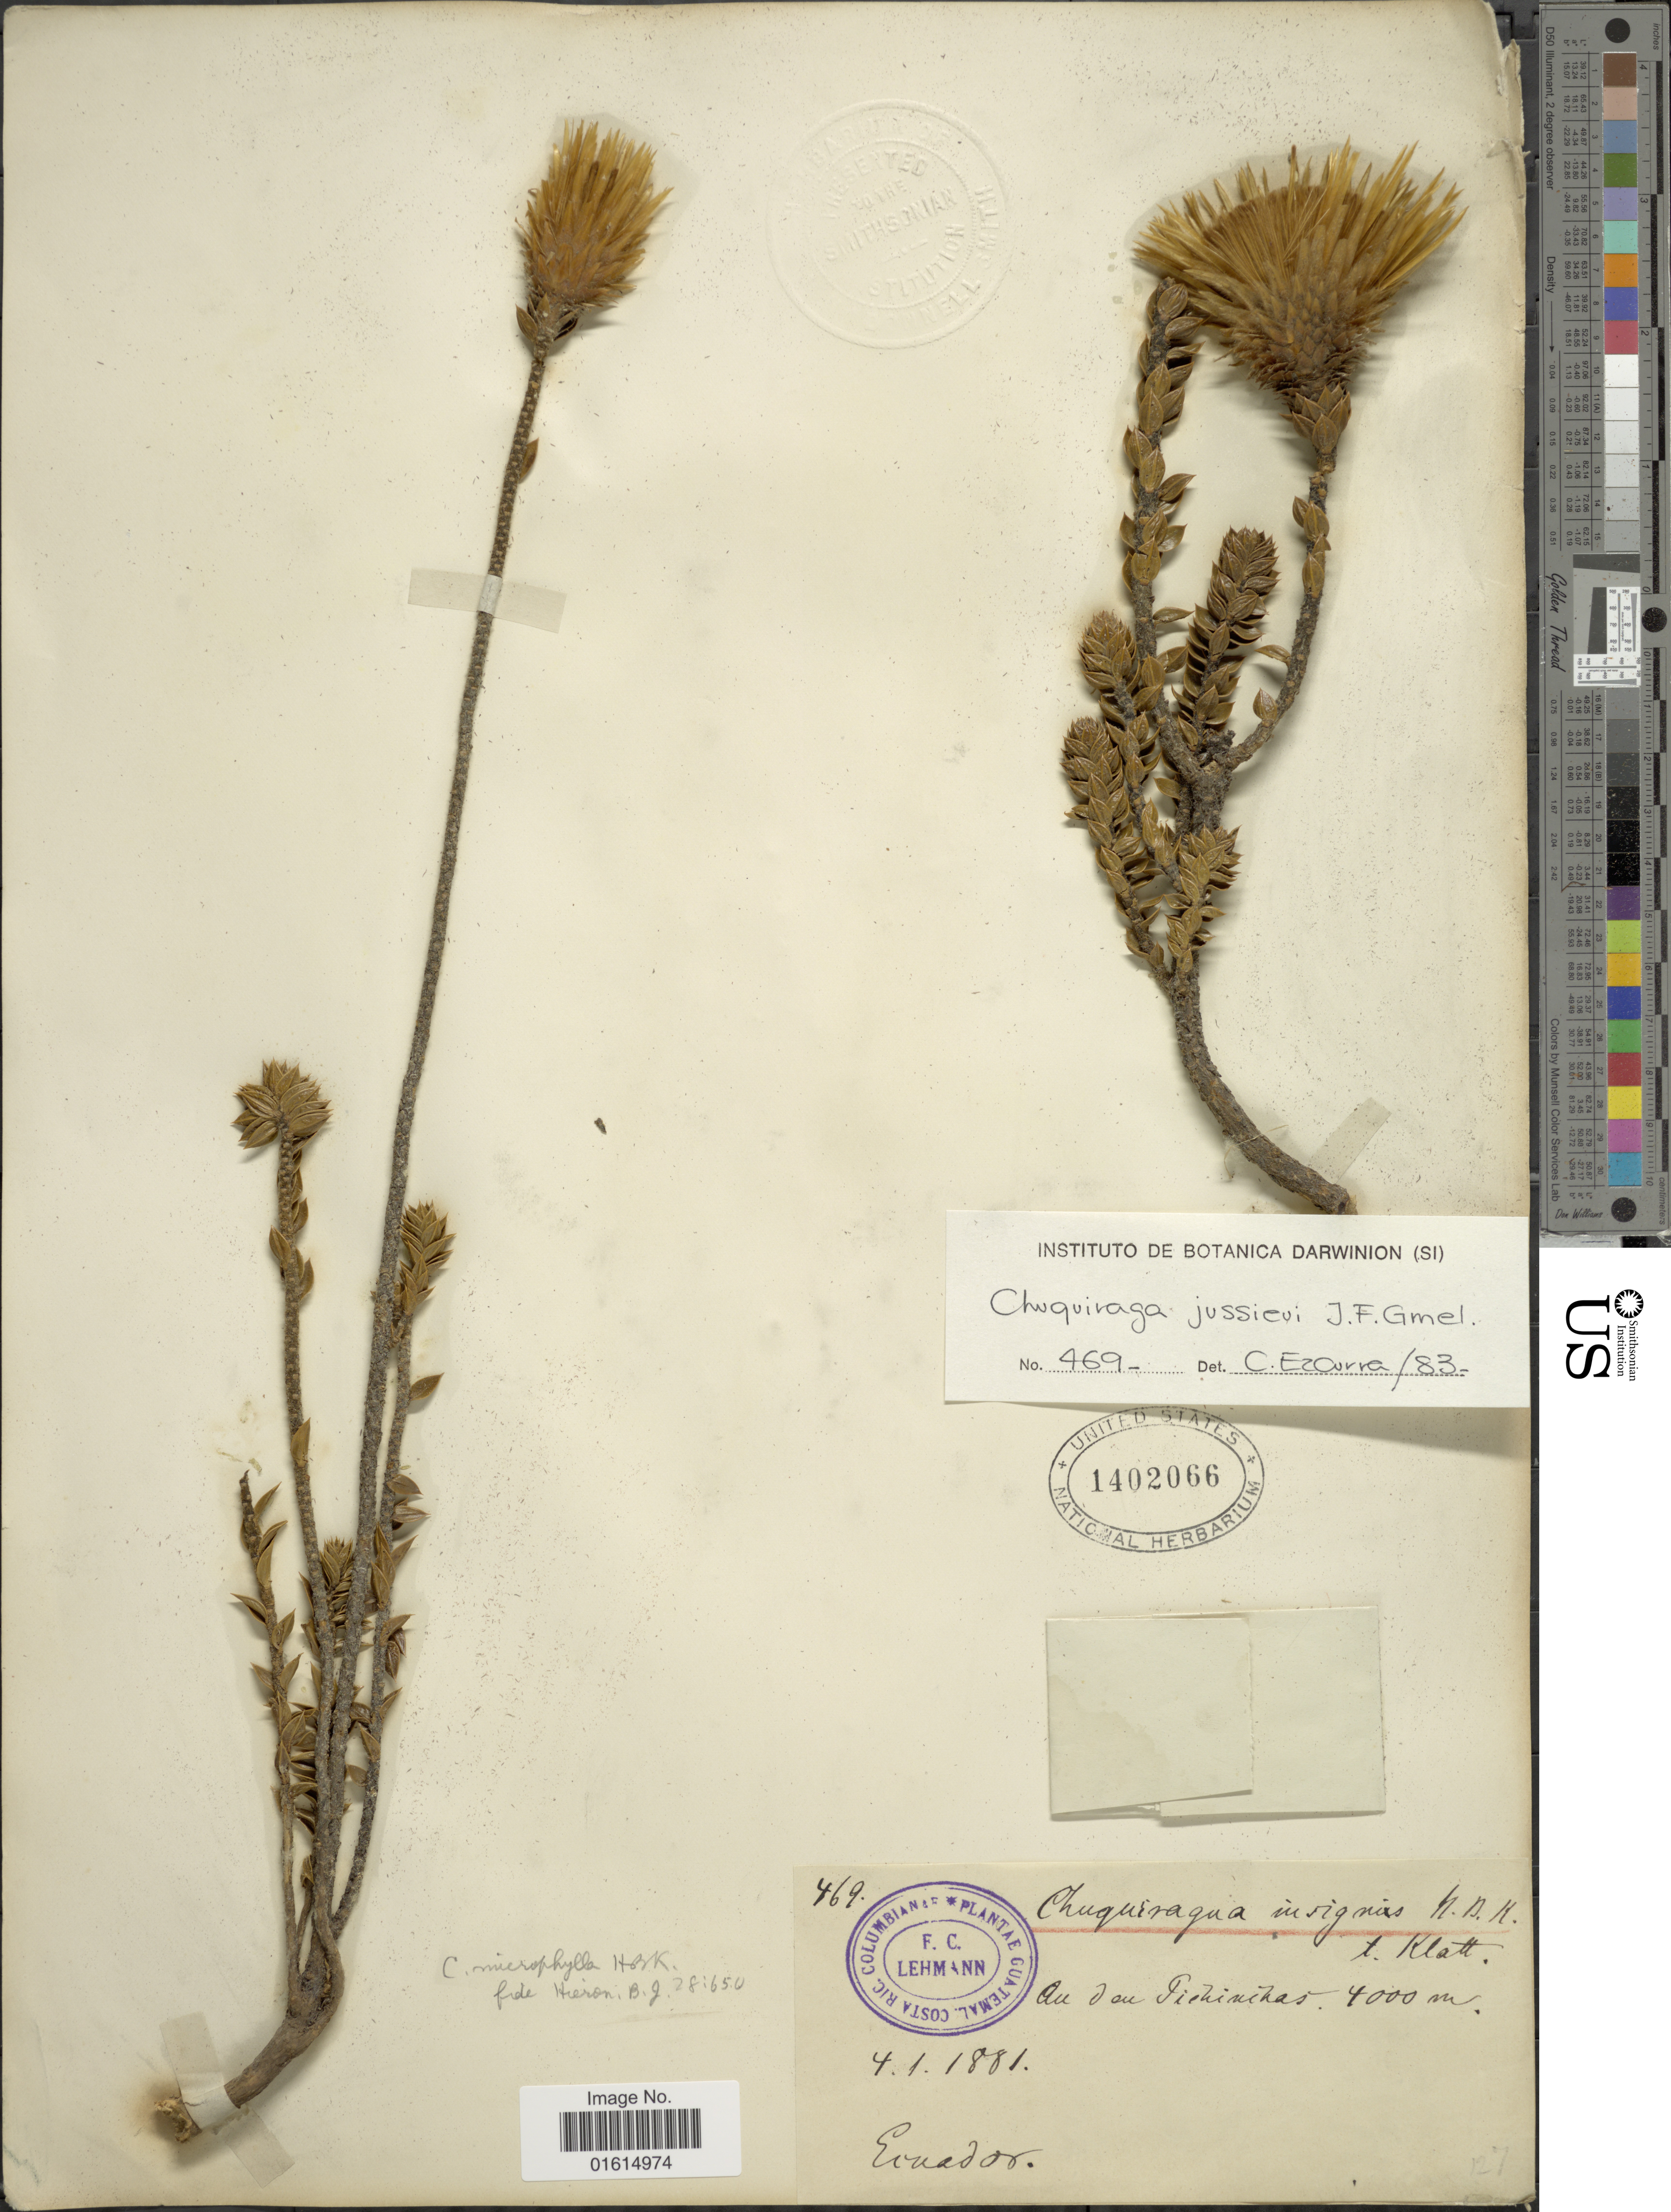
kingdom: Plantae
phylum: Tracheophyta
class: Magnoliopsida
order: Asterales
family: Asteraceae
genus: Chuquiraga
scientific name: Chuquiraga jussieui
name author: J.F. Gmel.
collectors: F. Lehman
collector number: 469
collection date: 1881-01-04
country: Ecuador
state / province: Pichincha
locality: An den Pichinchas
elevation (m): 4000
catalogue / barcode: US 1402066